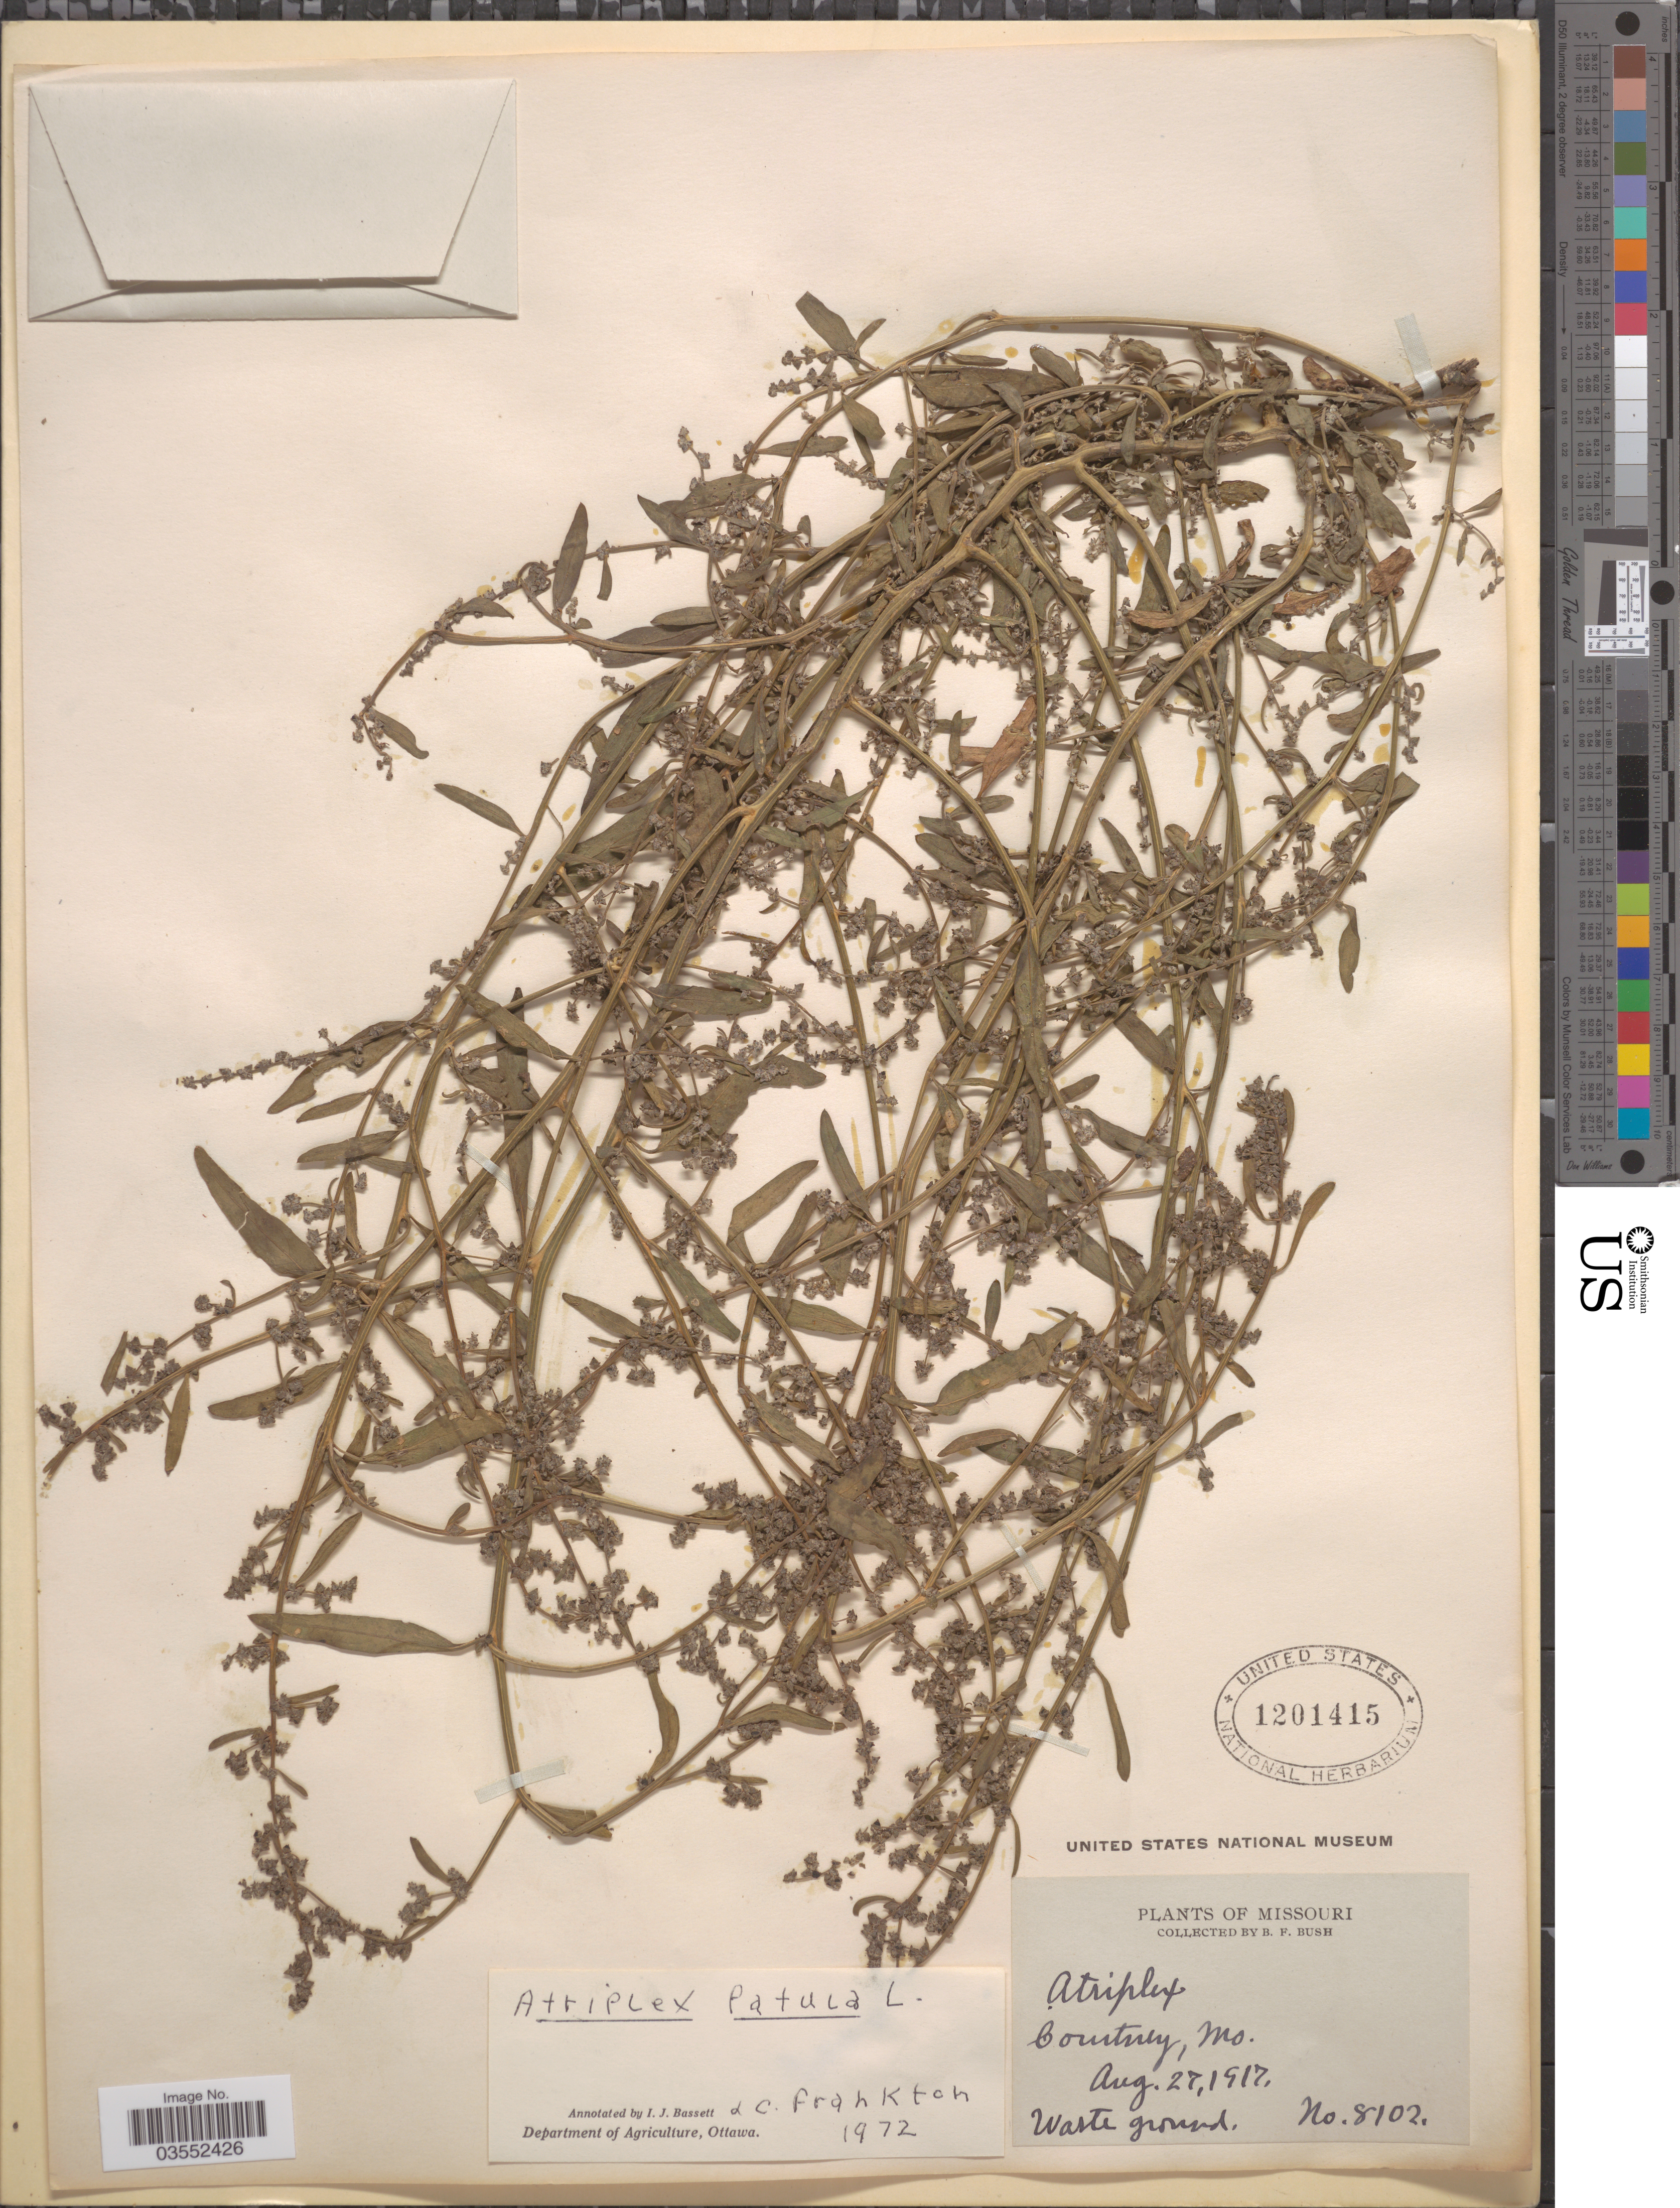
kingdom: Plantae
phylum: Tracheophyta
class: Magnoliopsida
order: Caryophyllales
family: Amaranthaceae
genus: Atriplex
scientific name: Atriplex patula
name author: L.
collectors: B. F. Bush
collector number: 8102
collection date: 1917-08-27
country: United States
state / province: Missouri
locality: Courtney.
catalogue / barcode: US 1201415